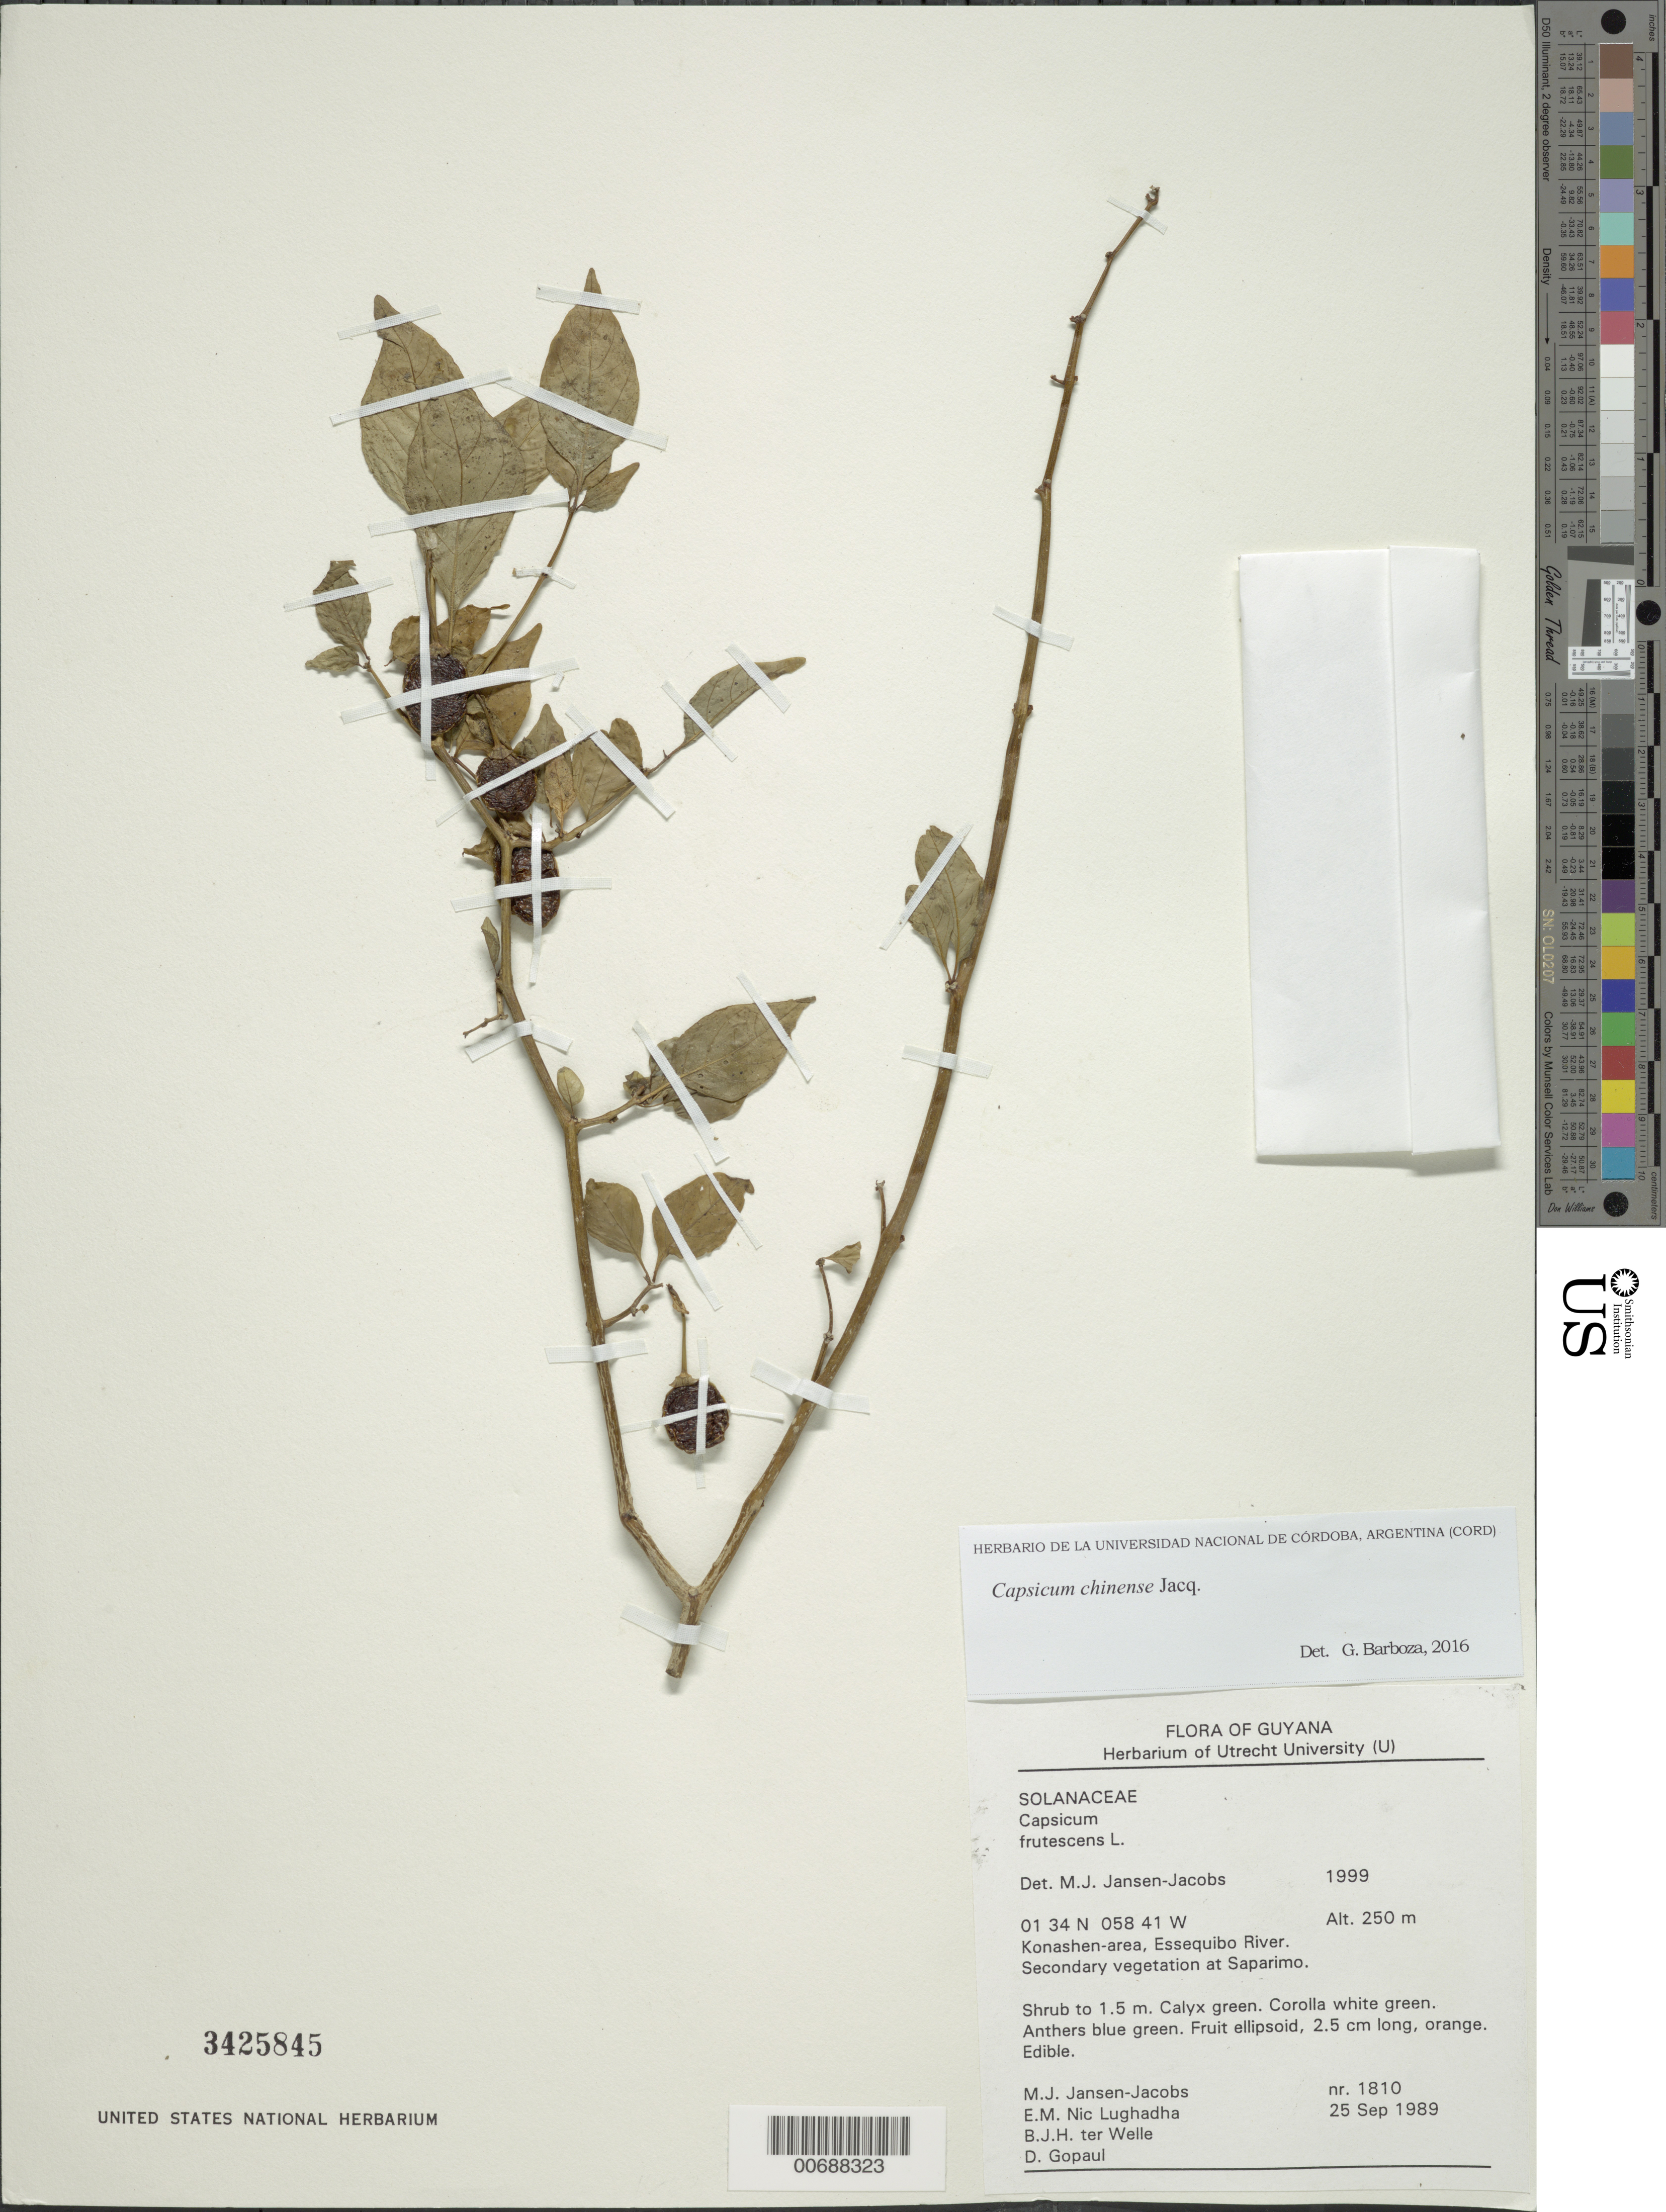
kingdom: Plantae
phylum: Tracheophyta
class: Magnoliopsida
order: Solanales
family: Solanaceae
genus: Capsicum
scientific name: Capsicum chinense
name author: Jacq.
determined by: Barboza, G. E., (CORD), Museo Botanico - Cordoba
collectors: M. J. Jansen-Jacobs, E. Nic Lughadha, B. Welle & D. Gopaul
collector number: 1810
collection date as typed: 25-Sep-89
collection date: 1989-09-25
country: Guyana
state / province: U. Takutu-U. Essequibo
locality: Konashen-area, Essequibo River at Saparimo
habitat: Secondary vegetation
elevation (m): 250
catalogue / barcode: US 3425845